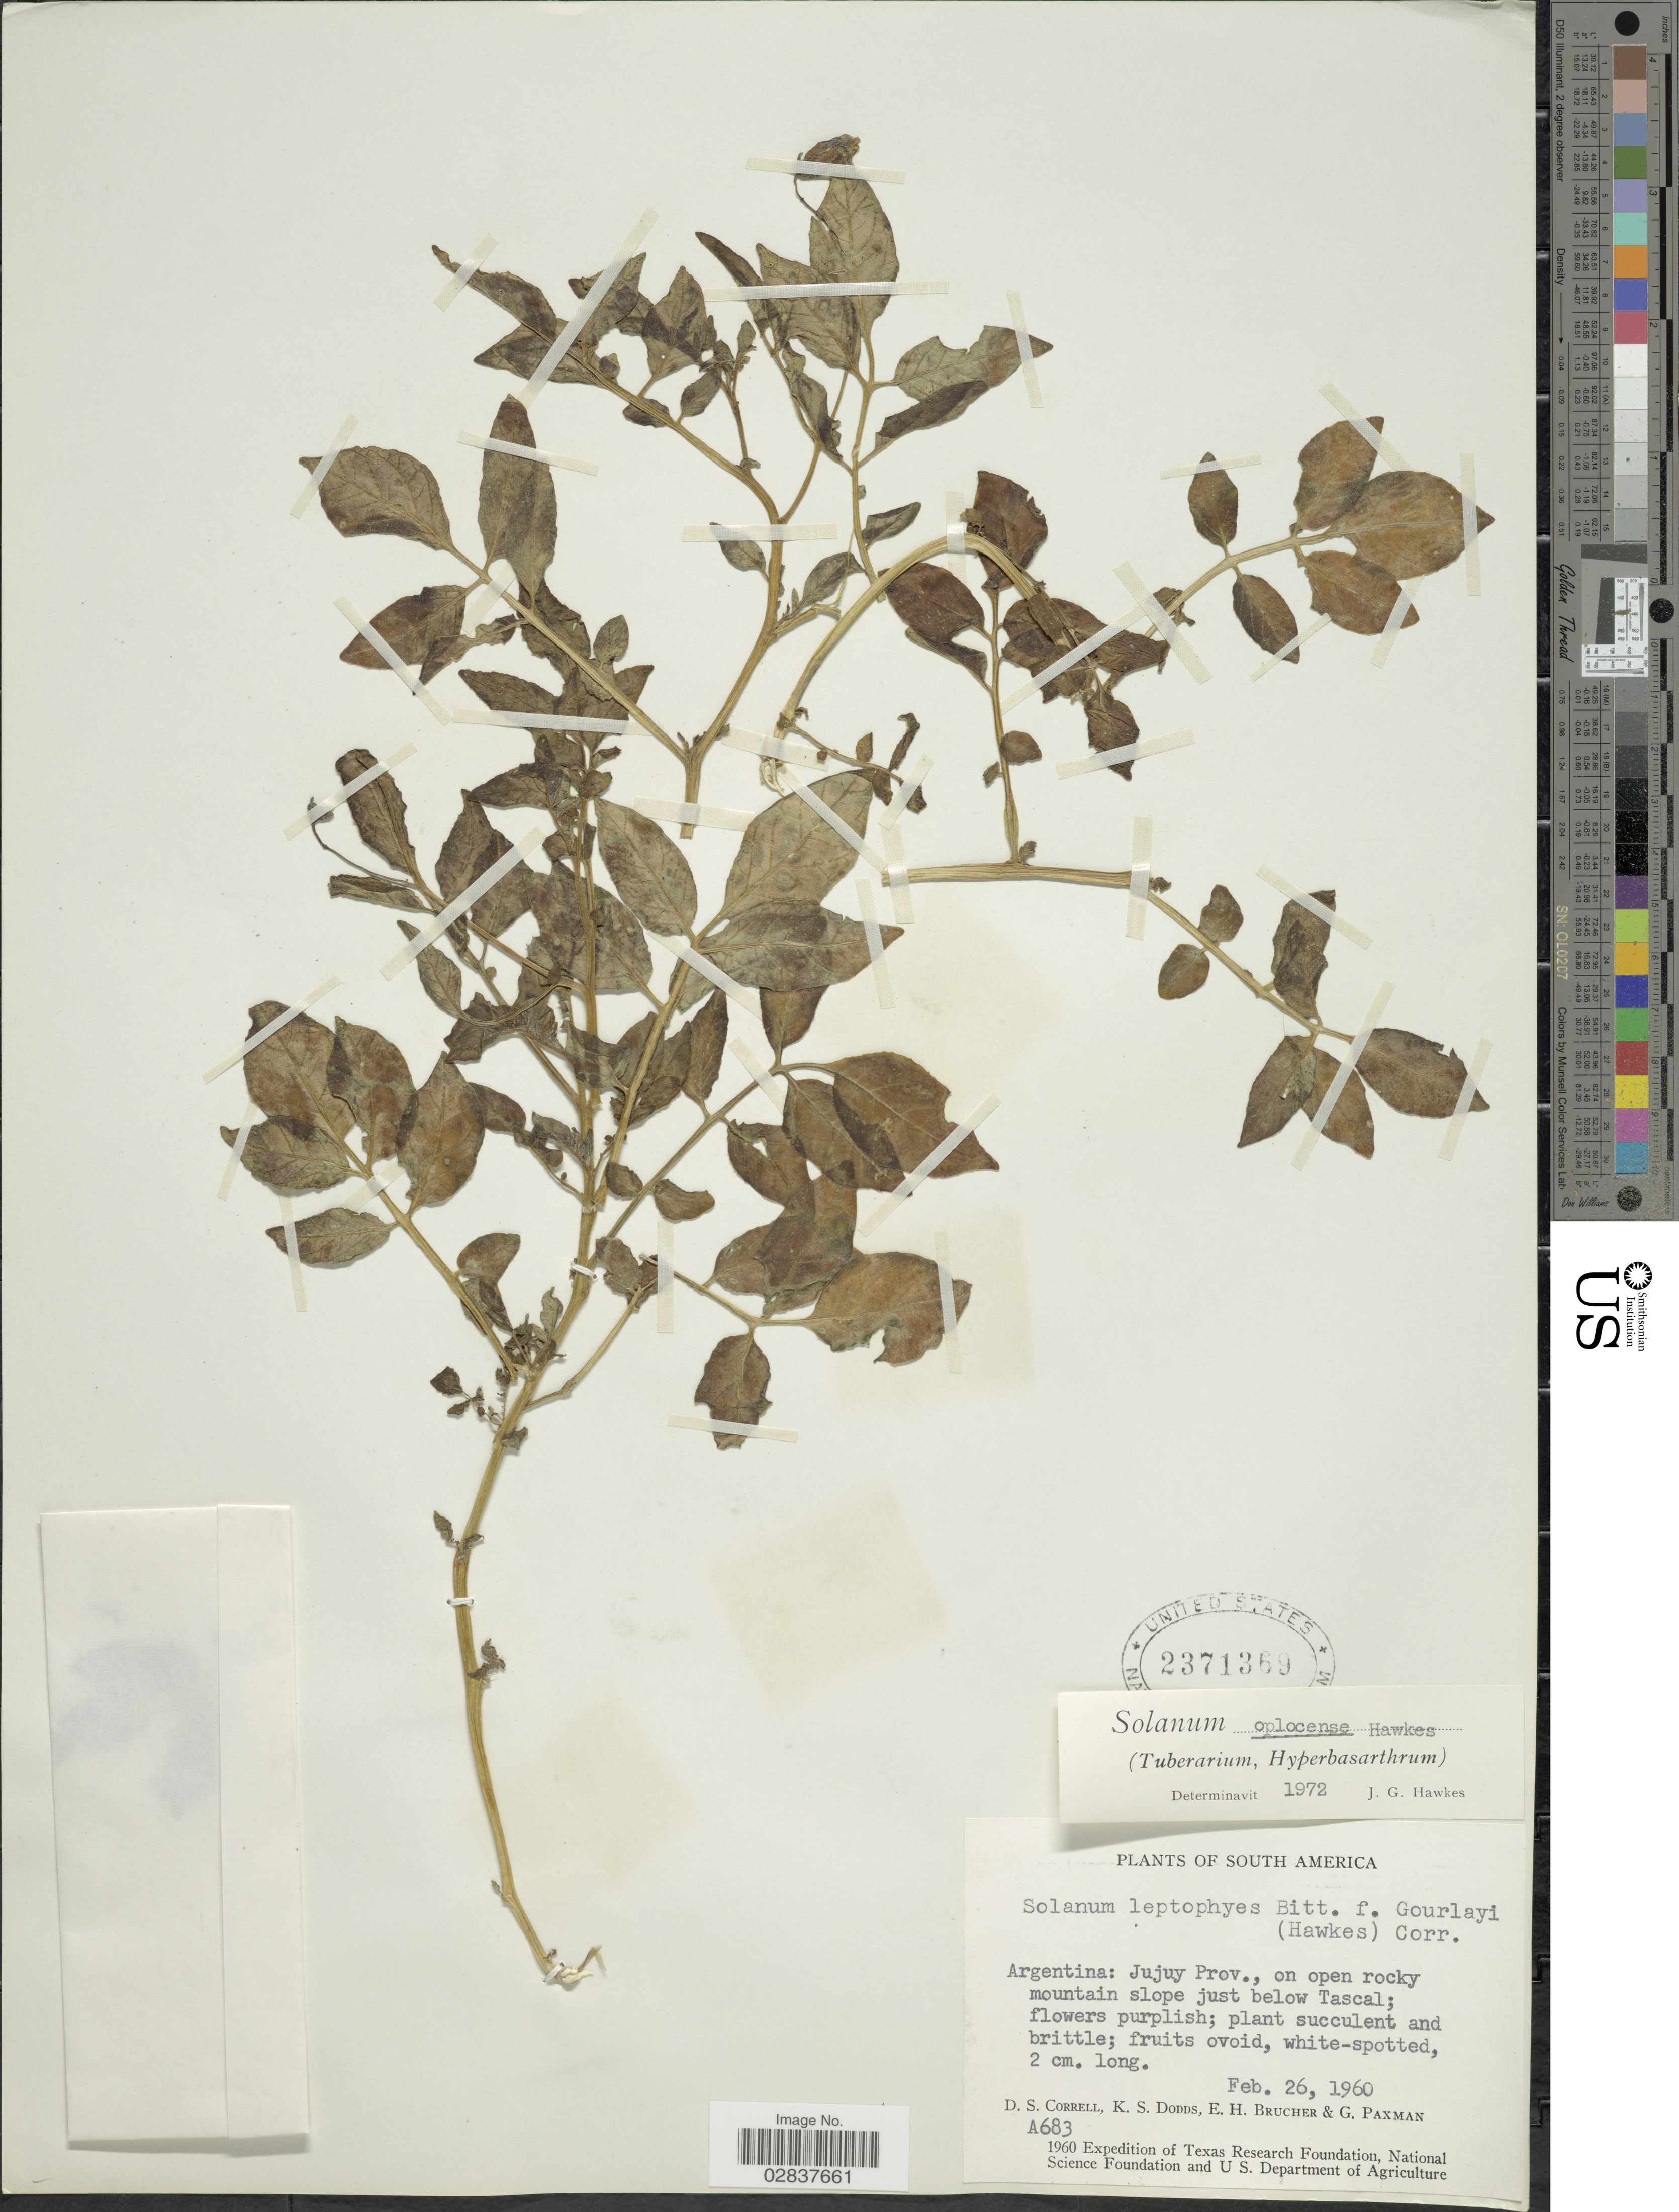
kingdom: Plantae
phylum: Tracheophyta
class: Magnoliopsida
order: Solanales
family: Solanaceae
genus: Solanum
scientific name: Solanum oplocense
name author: Hawkes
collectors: D. S. Correll, K. Dodds, E. Brucher & G. Paxman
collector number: A683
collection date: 1960-02-26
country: Argentina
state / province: Jujuy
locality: On open rocky mountain slope just below Tascal.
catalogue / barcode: US 2371369